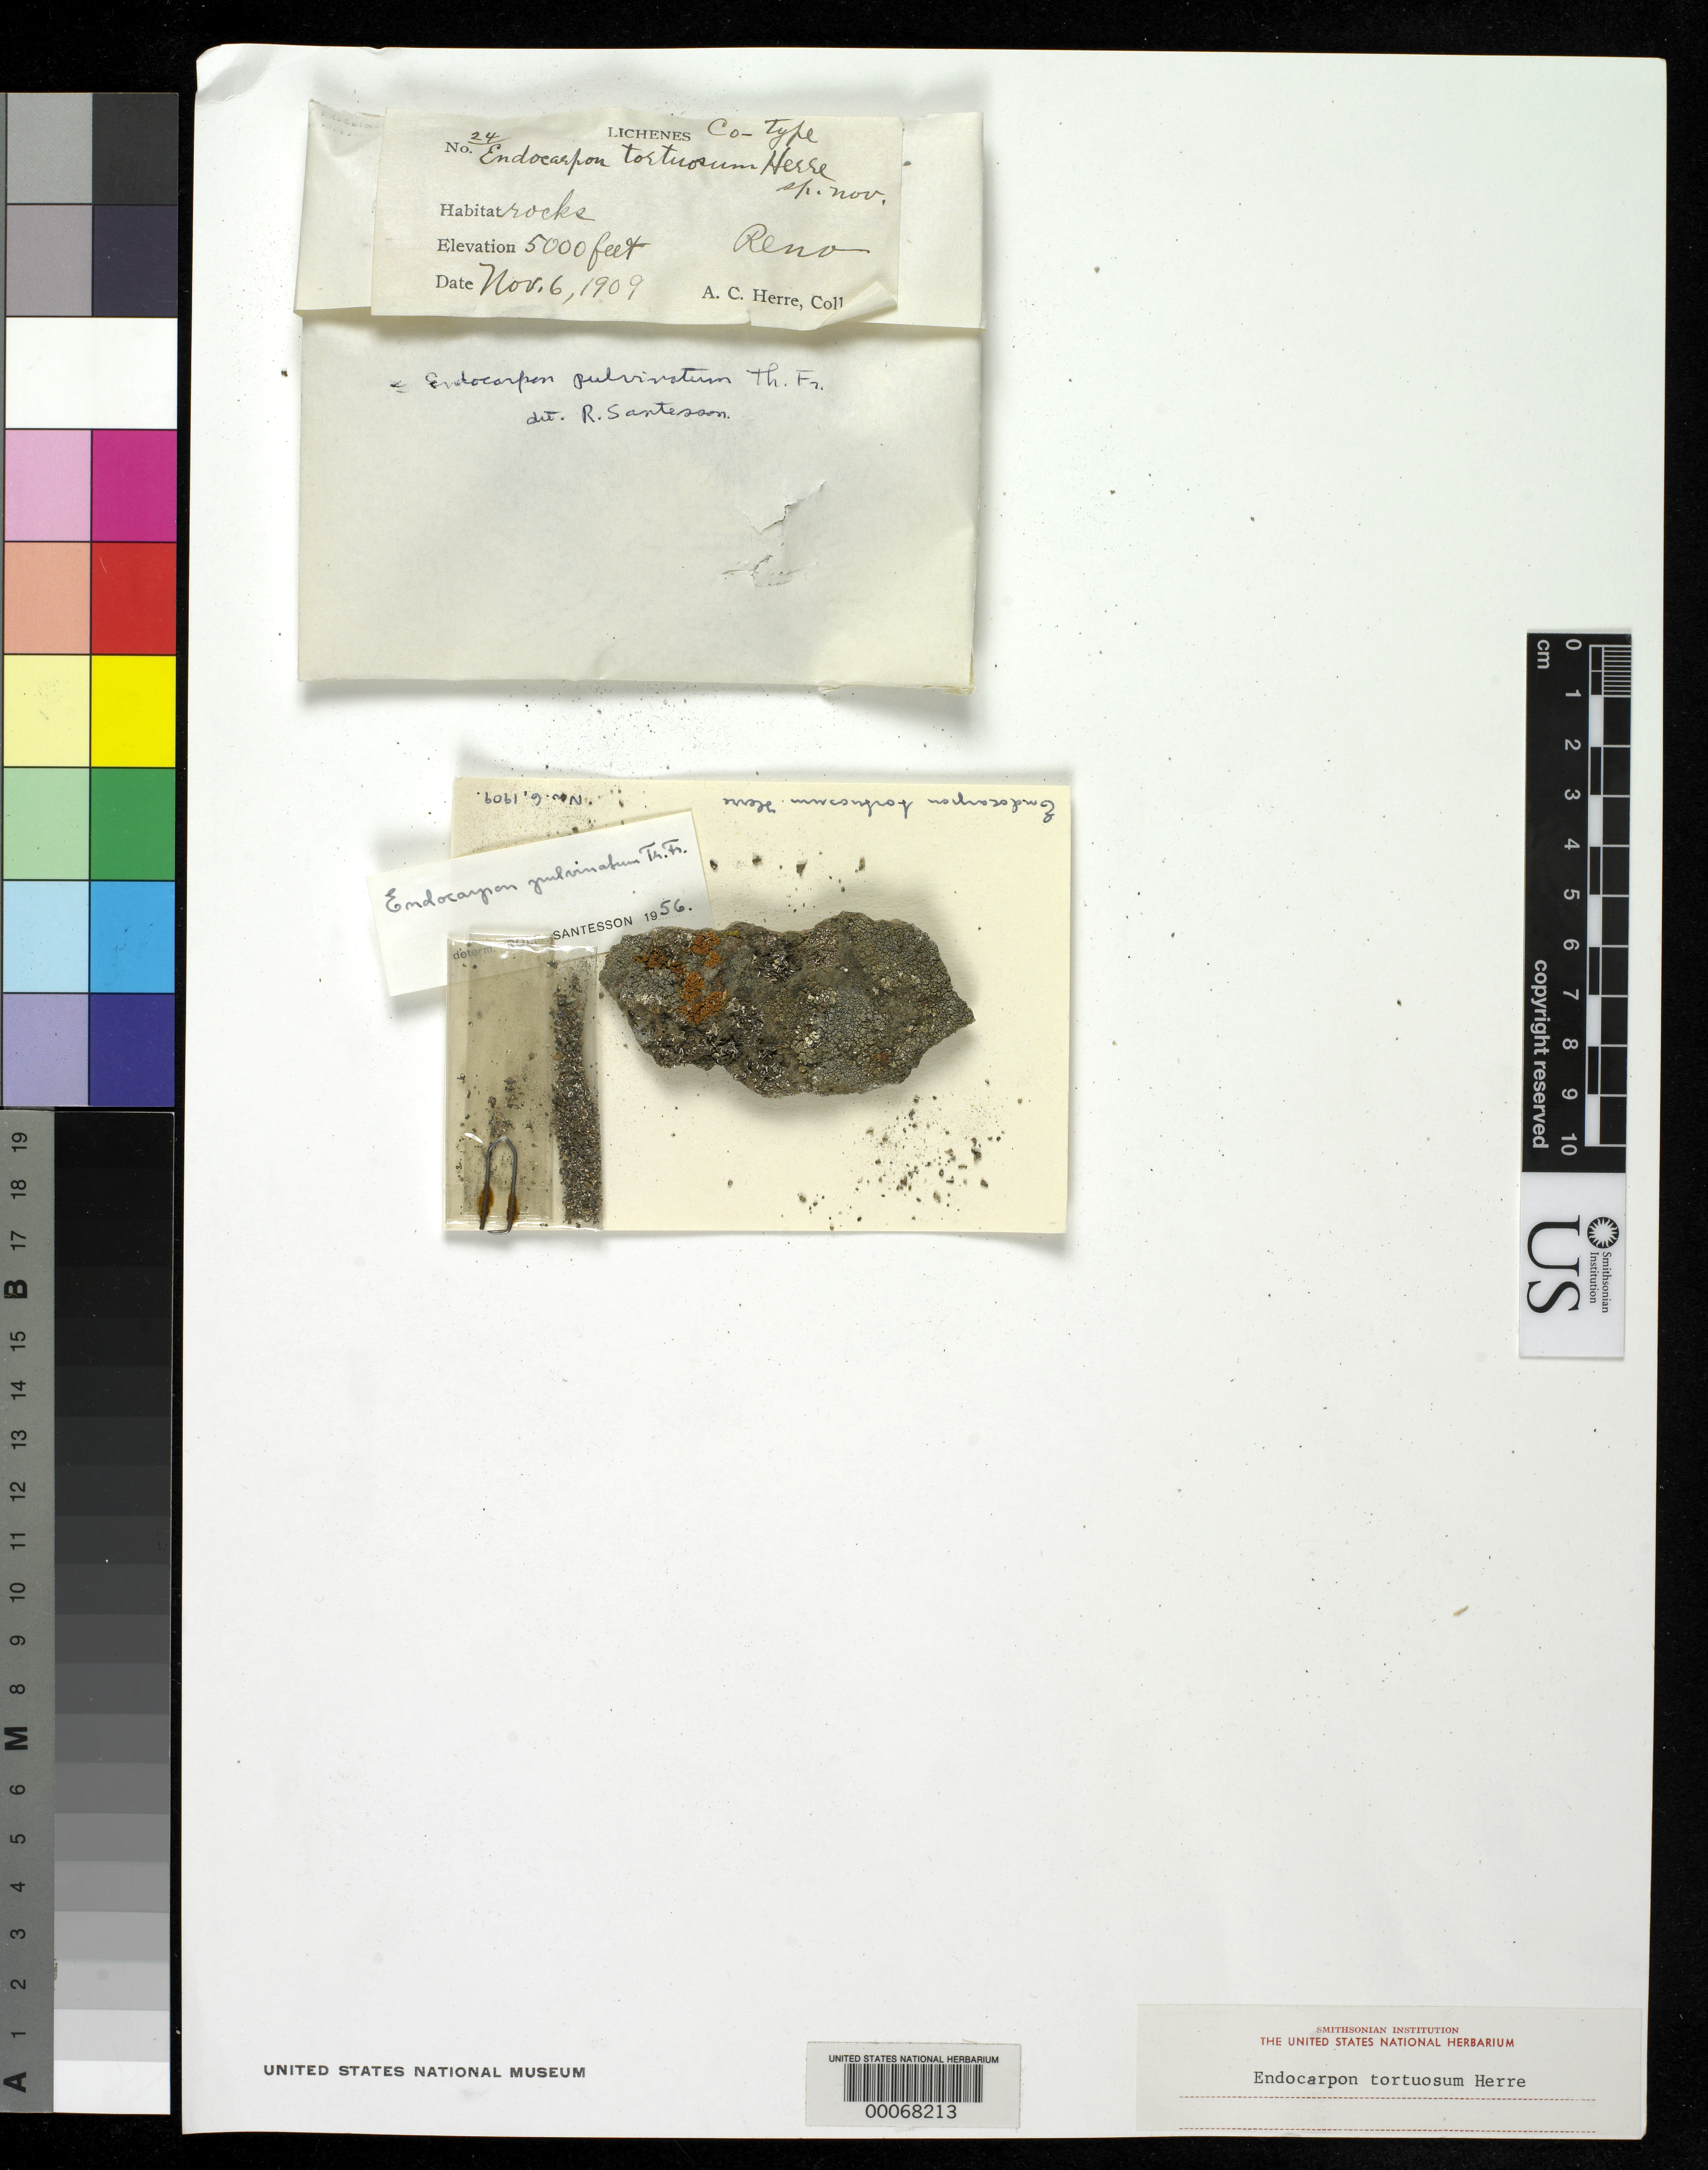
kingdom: Fungi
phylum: Ascomycota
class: Eurotiomycetes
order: Verrucariales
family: Verrucariaceae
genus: Endocarpon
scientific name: Endocarpon tortuosum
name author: Herre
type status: Isosyntype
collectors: A. W. Herre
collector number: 24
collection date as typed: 06 Nov 1909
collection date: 1909-11-06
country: United States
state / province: Nevada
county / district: Washoe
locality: Reno.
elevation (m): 1524